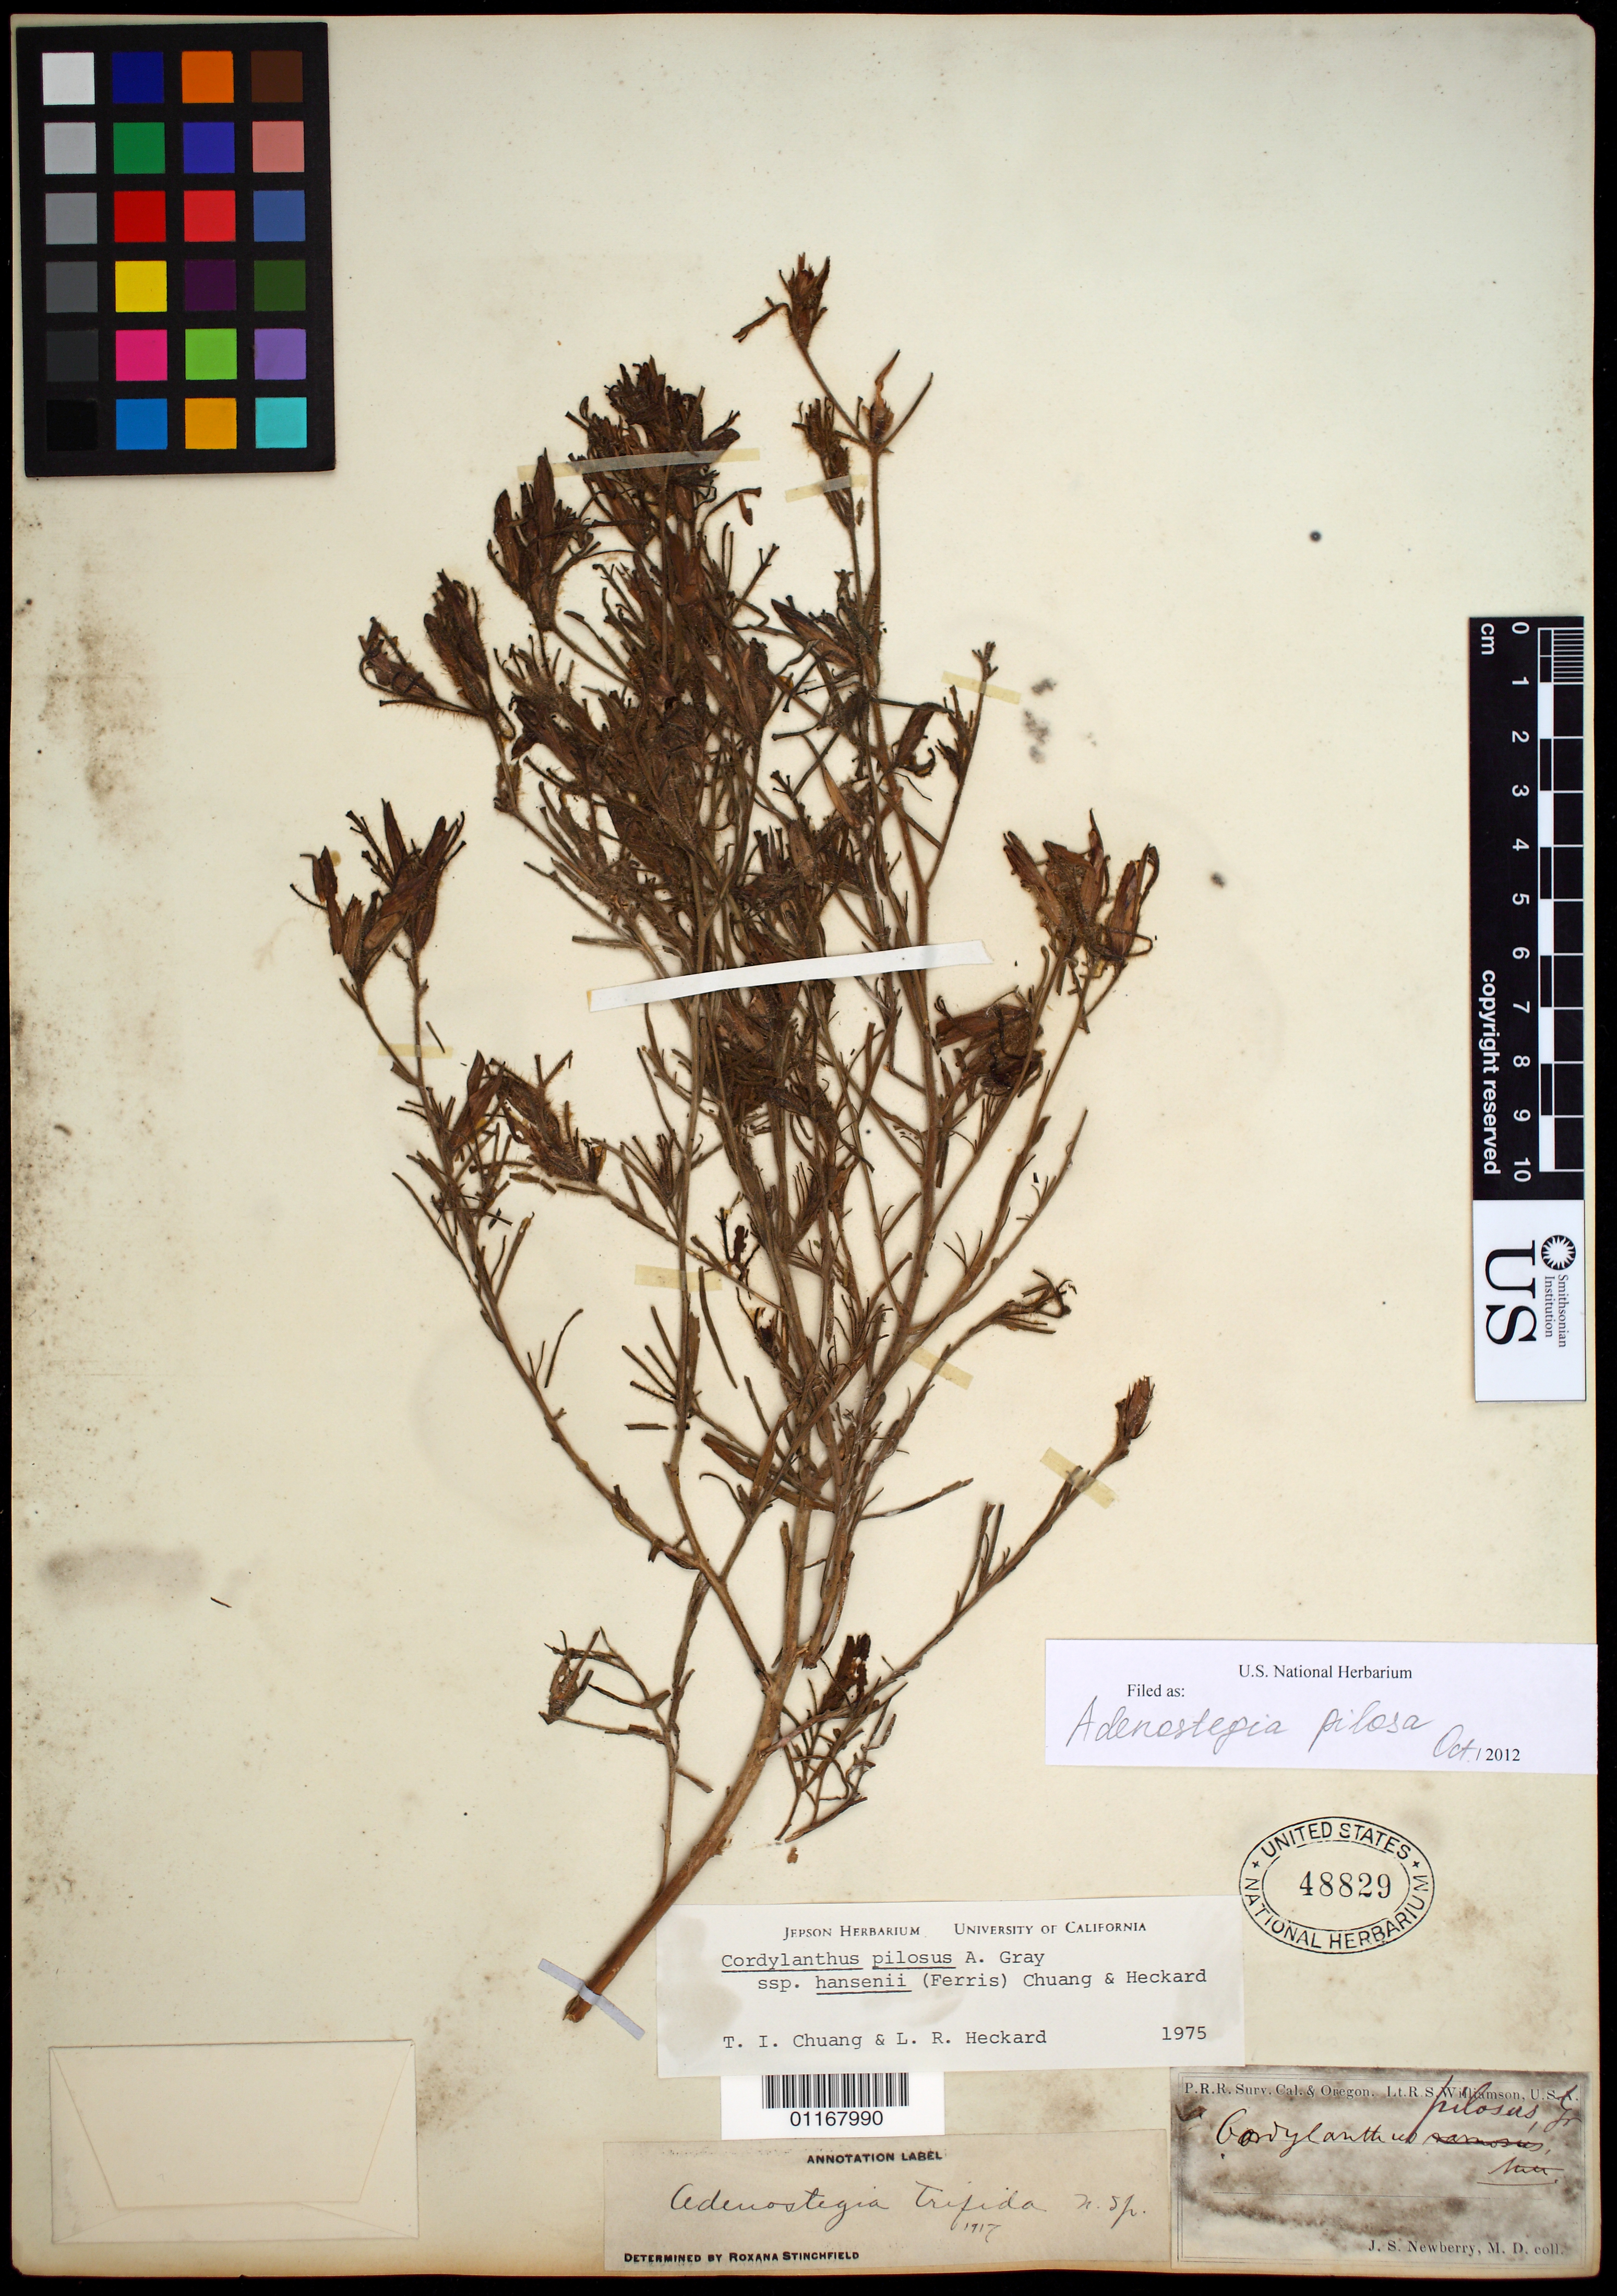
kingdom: Plantae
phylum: Tracheophyta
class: Magnoliopsida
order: Lamiales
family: Orobanchaceae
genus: Cordylanthus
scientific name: Cordylanthus pilosus subsp. hansenii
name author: (Ferris) T.I. Chuang & Heckard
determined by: Barringer, K. A.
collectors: J. S. Newberry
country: United States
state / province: California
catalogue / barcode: US 48829